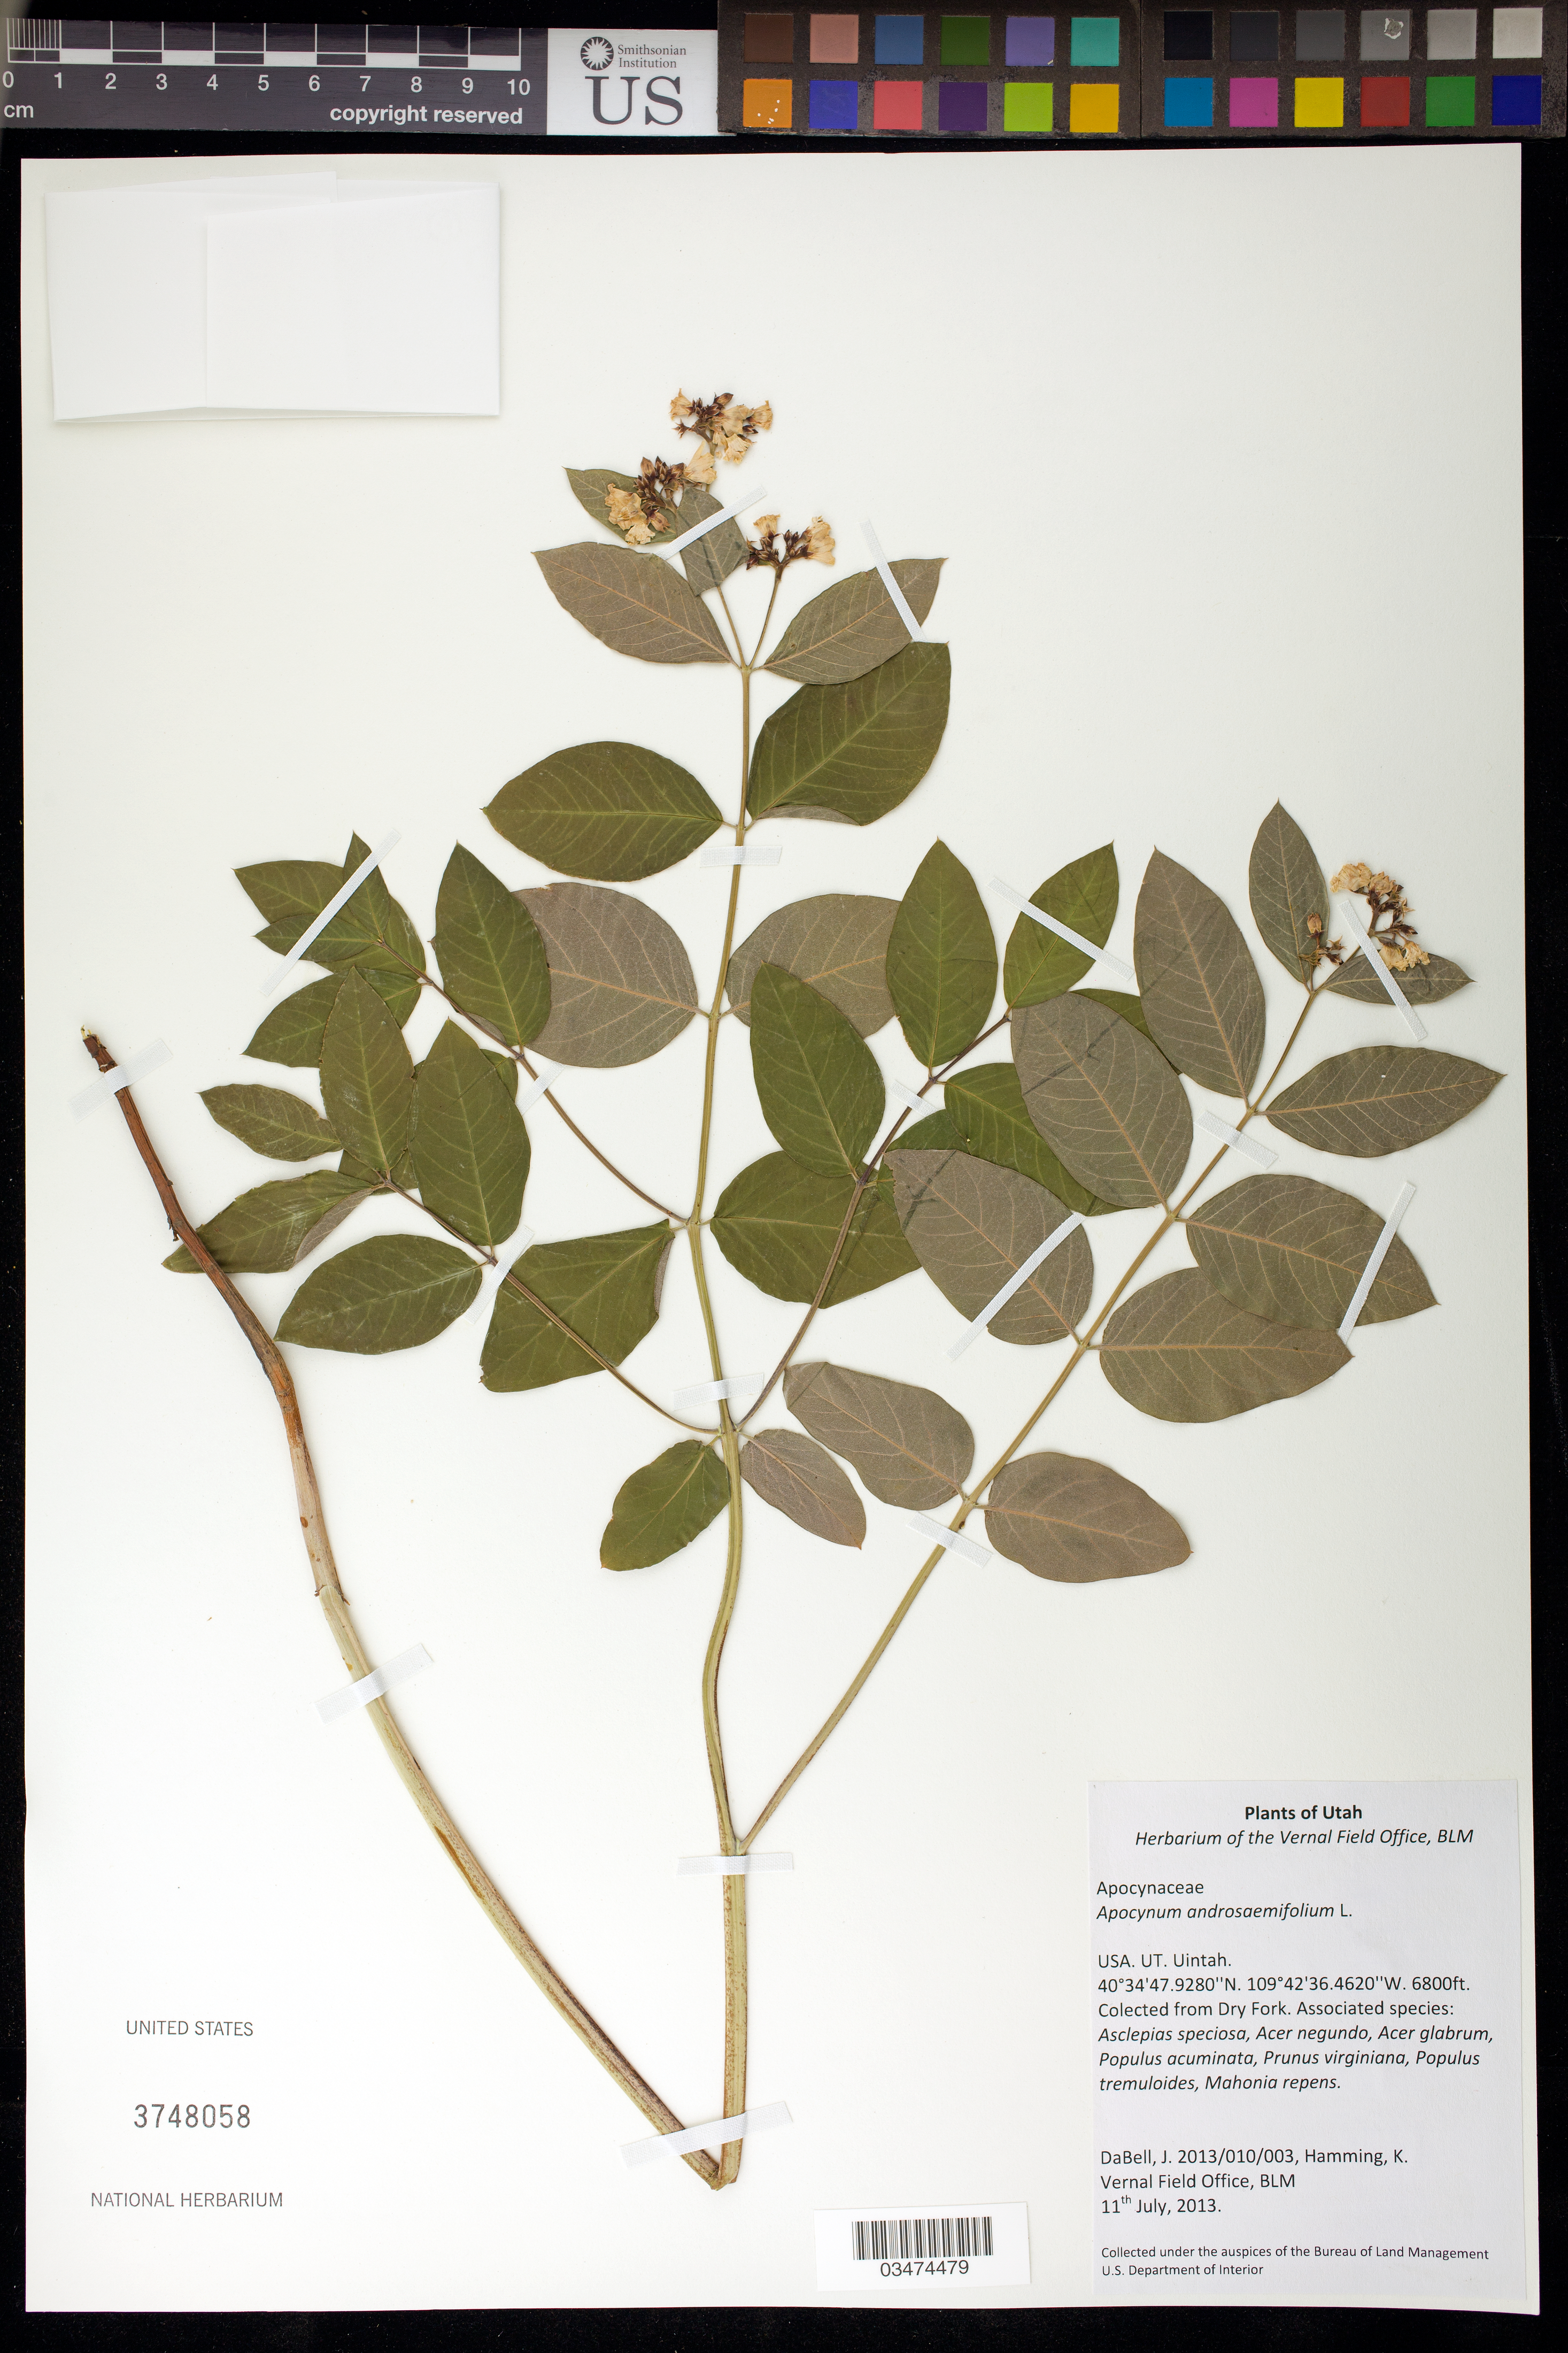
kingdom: Plantae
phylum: Tracheophyta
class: Magnoliopsida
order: Gentianales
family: Apocynaceae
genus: Apocynum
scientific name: Apocynum androsaemifolium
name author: L.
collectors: J. DaBell & K. Hamming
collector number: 2013/010/003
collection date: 2013-07-11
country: United States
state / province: Utah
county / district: Uintah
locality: Dry Fork.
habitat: With Asclepias speciosa, Acer negundo, Acer glabrum, ect.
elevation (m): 2073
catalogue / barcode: US 3748058